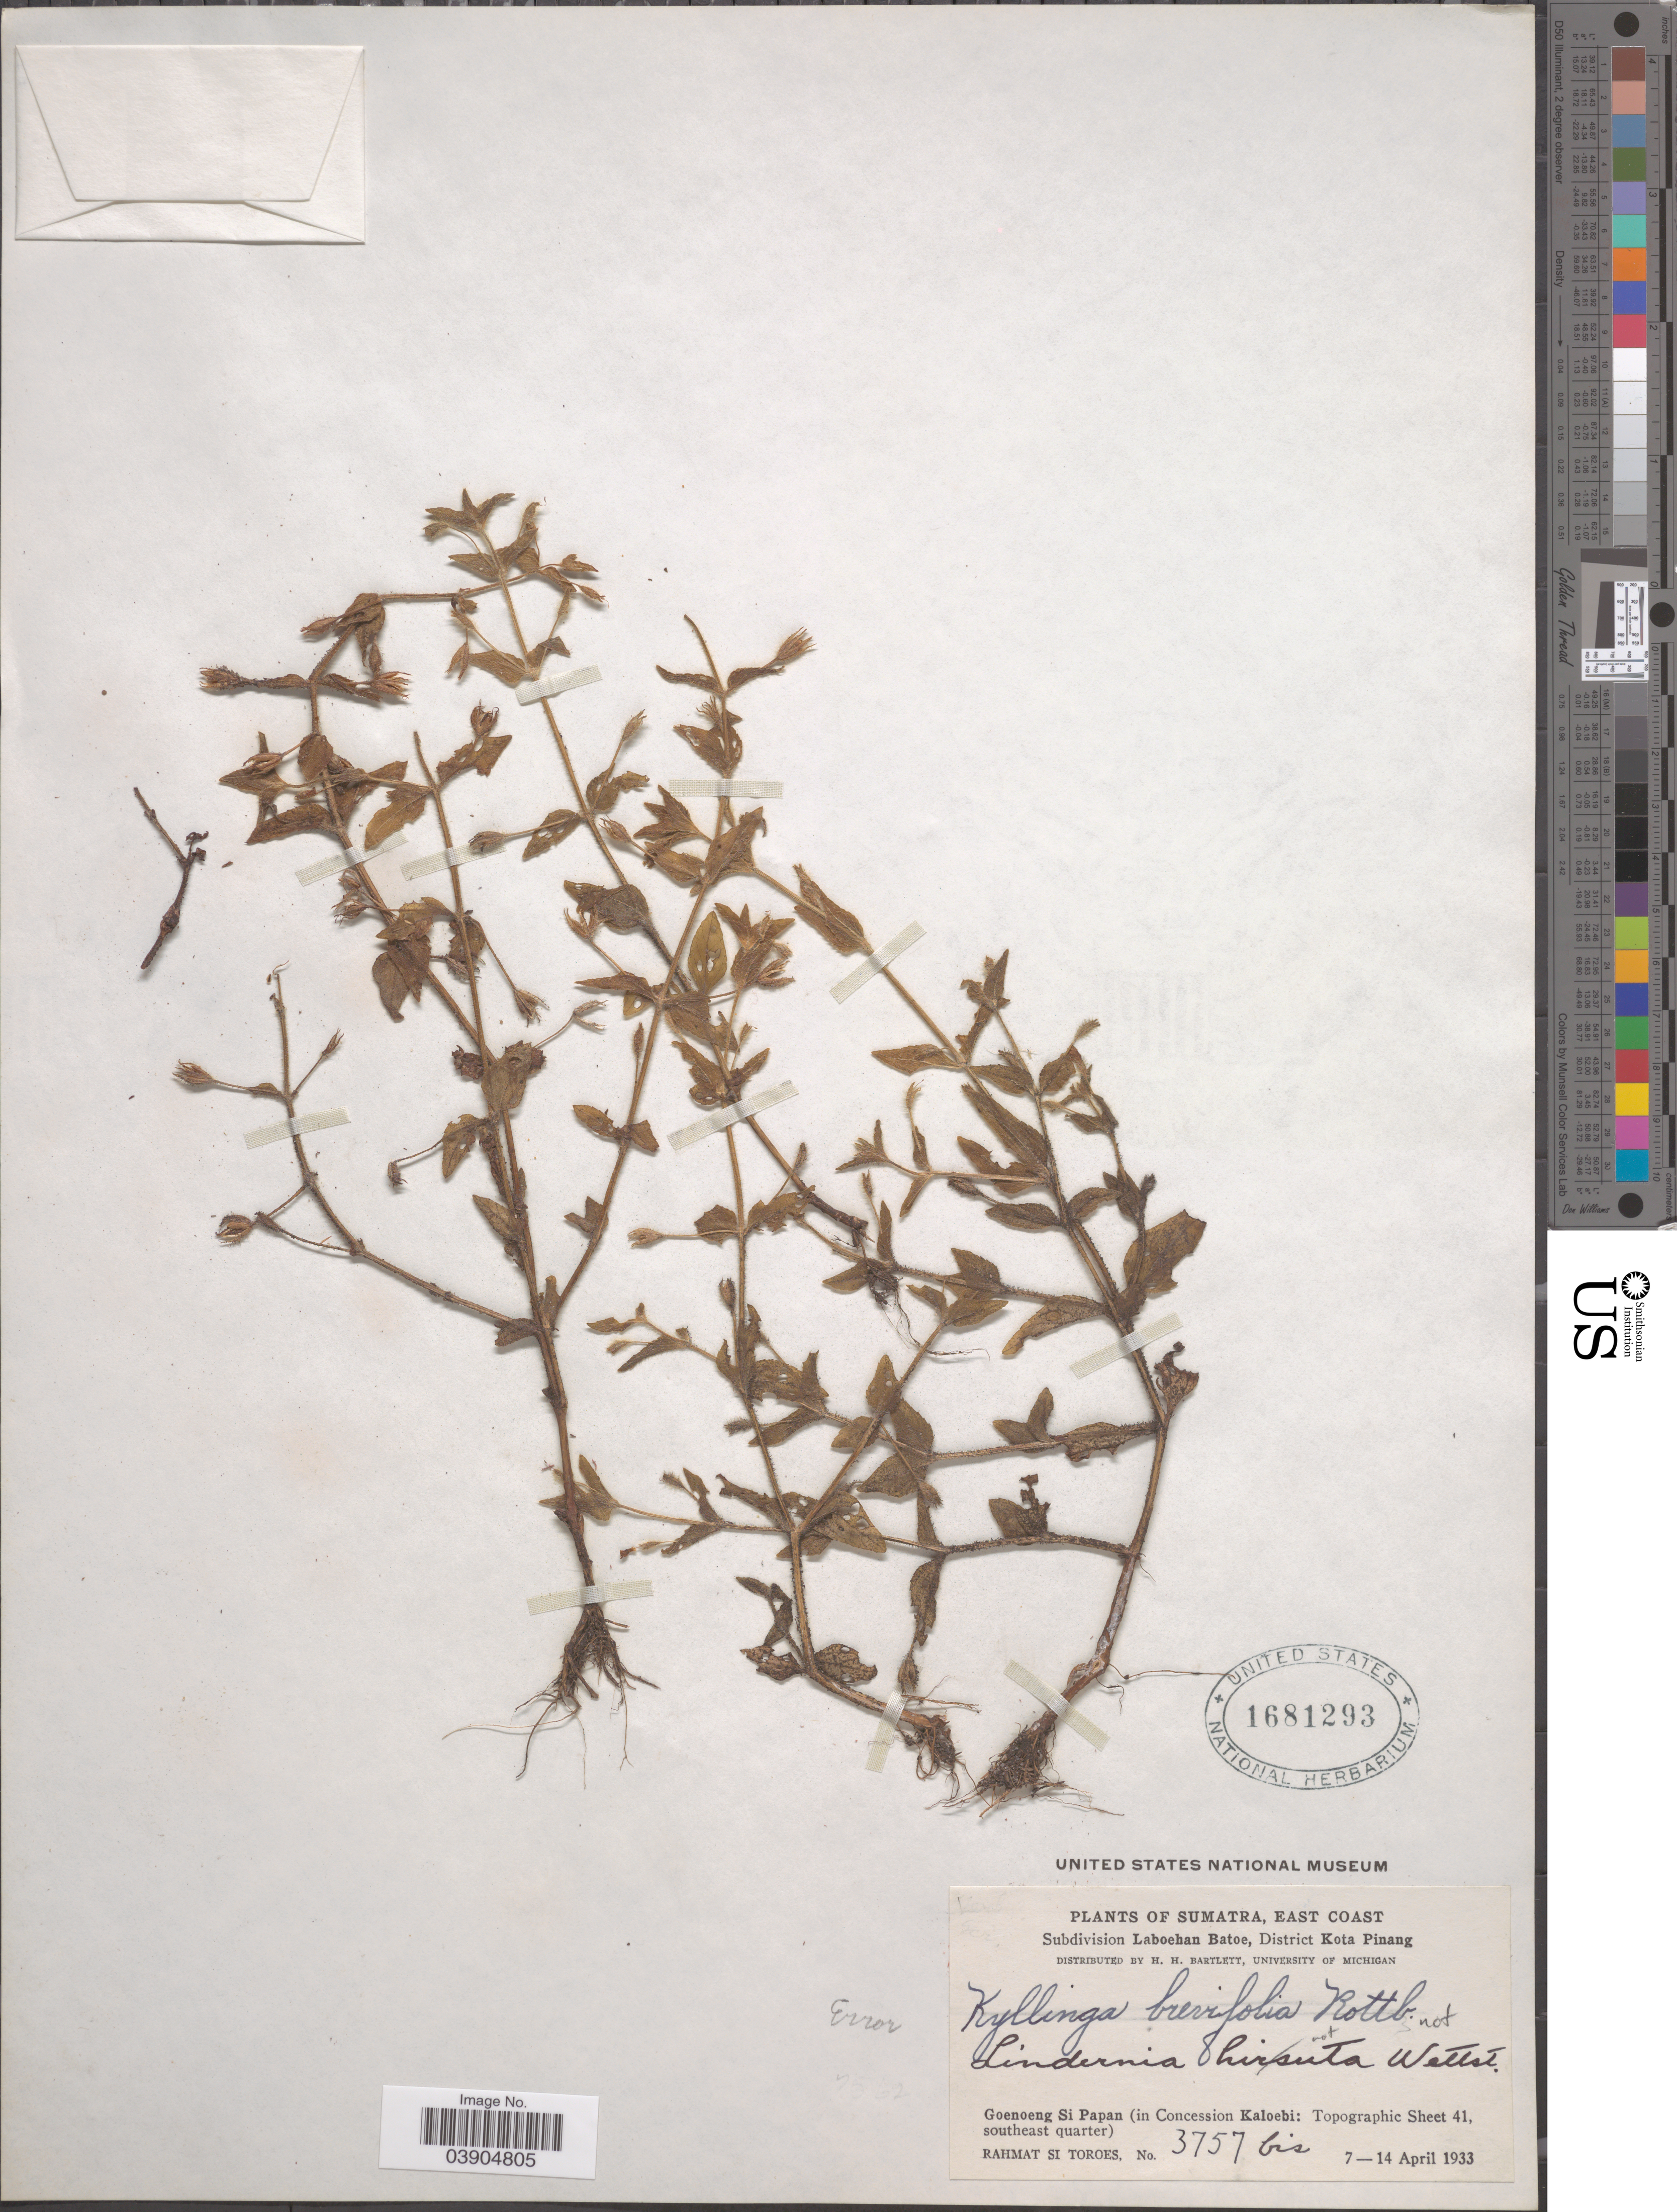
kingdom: Plantae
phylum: Tracheophyta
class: Magnoliopsida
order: Lamiales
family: Linderniaceae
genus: Lindernia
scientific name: Lindernia sp.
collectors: Rahmat Si Boeea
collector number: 3757 bis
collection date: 1933-04-07/1933-04-14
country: Indonesia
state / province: Sumatra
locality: East Coast. Subdivision Laboehan Batoe, District Kota Pinang. Goenoeng Si Papan (in Concession Kaloebi: Topographic Sheet 41, southeast quarter).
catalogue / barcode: US 1681293